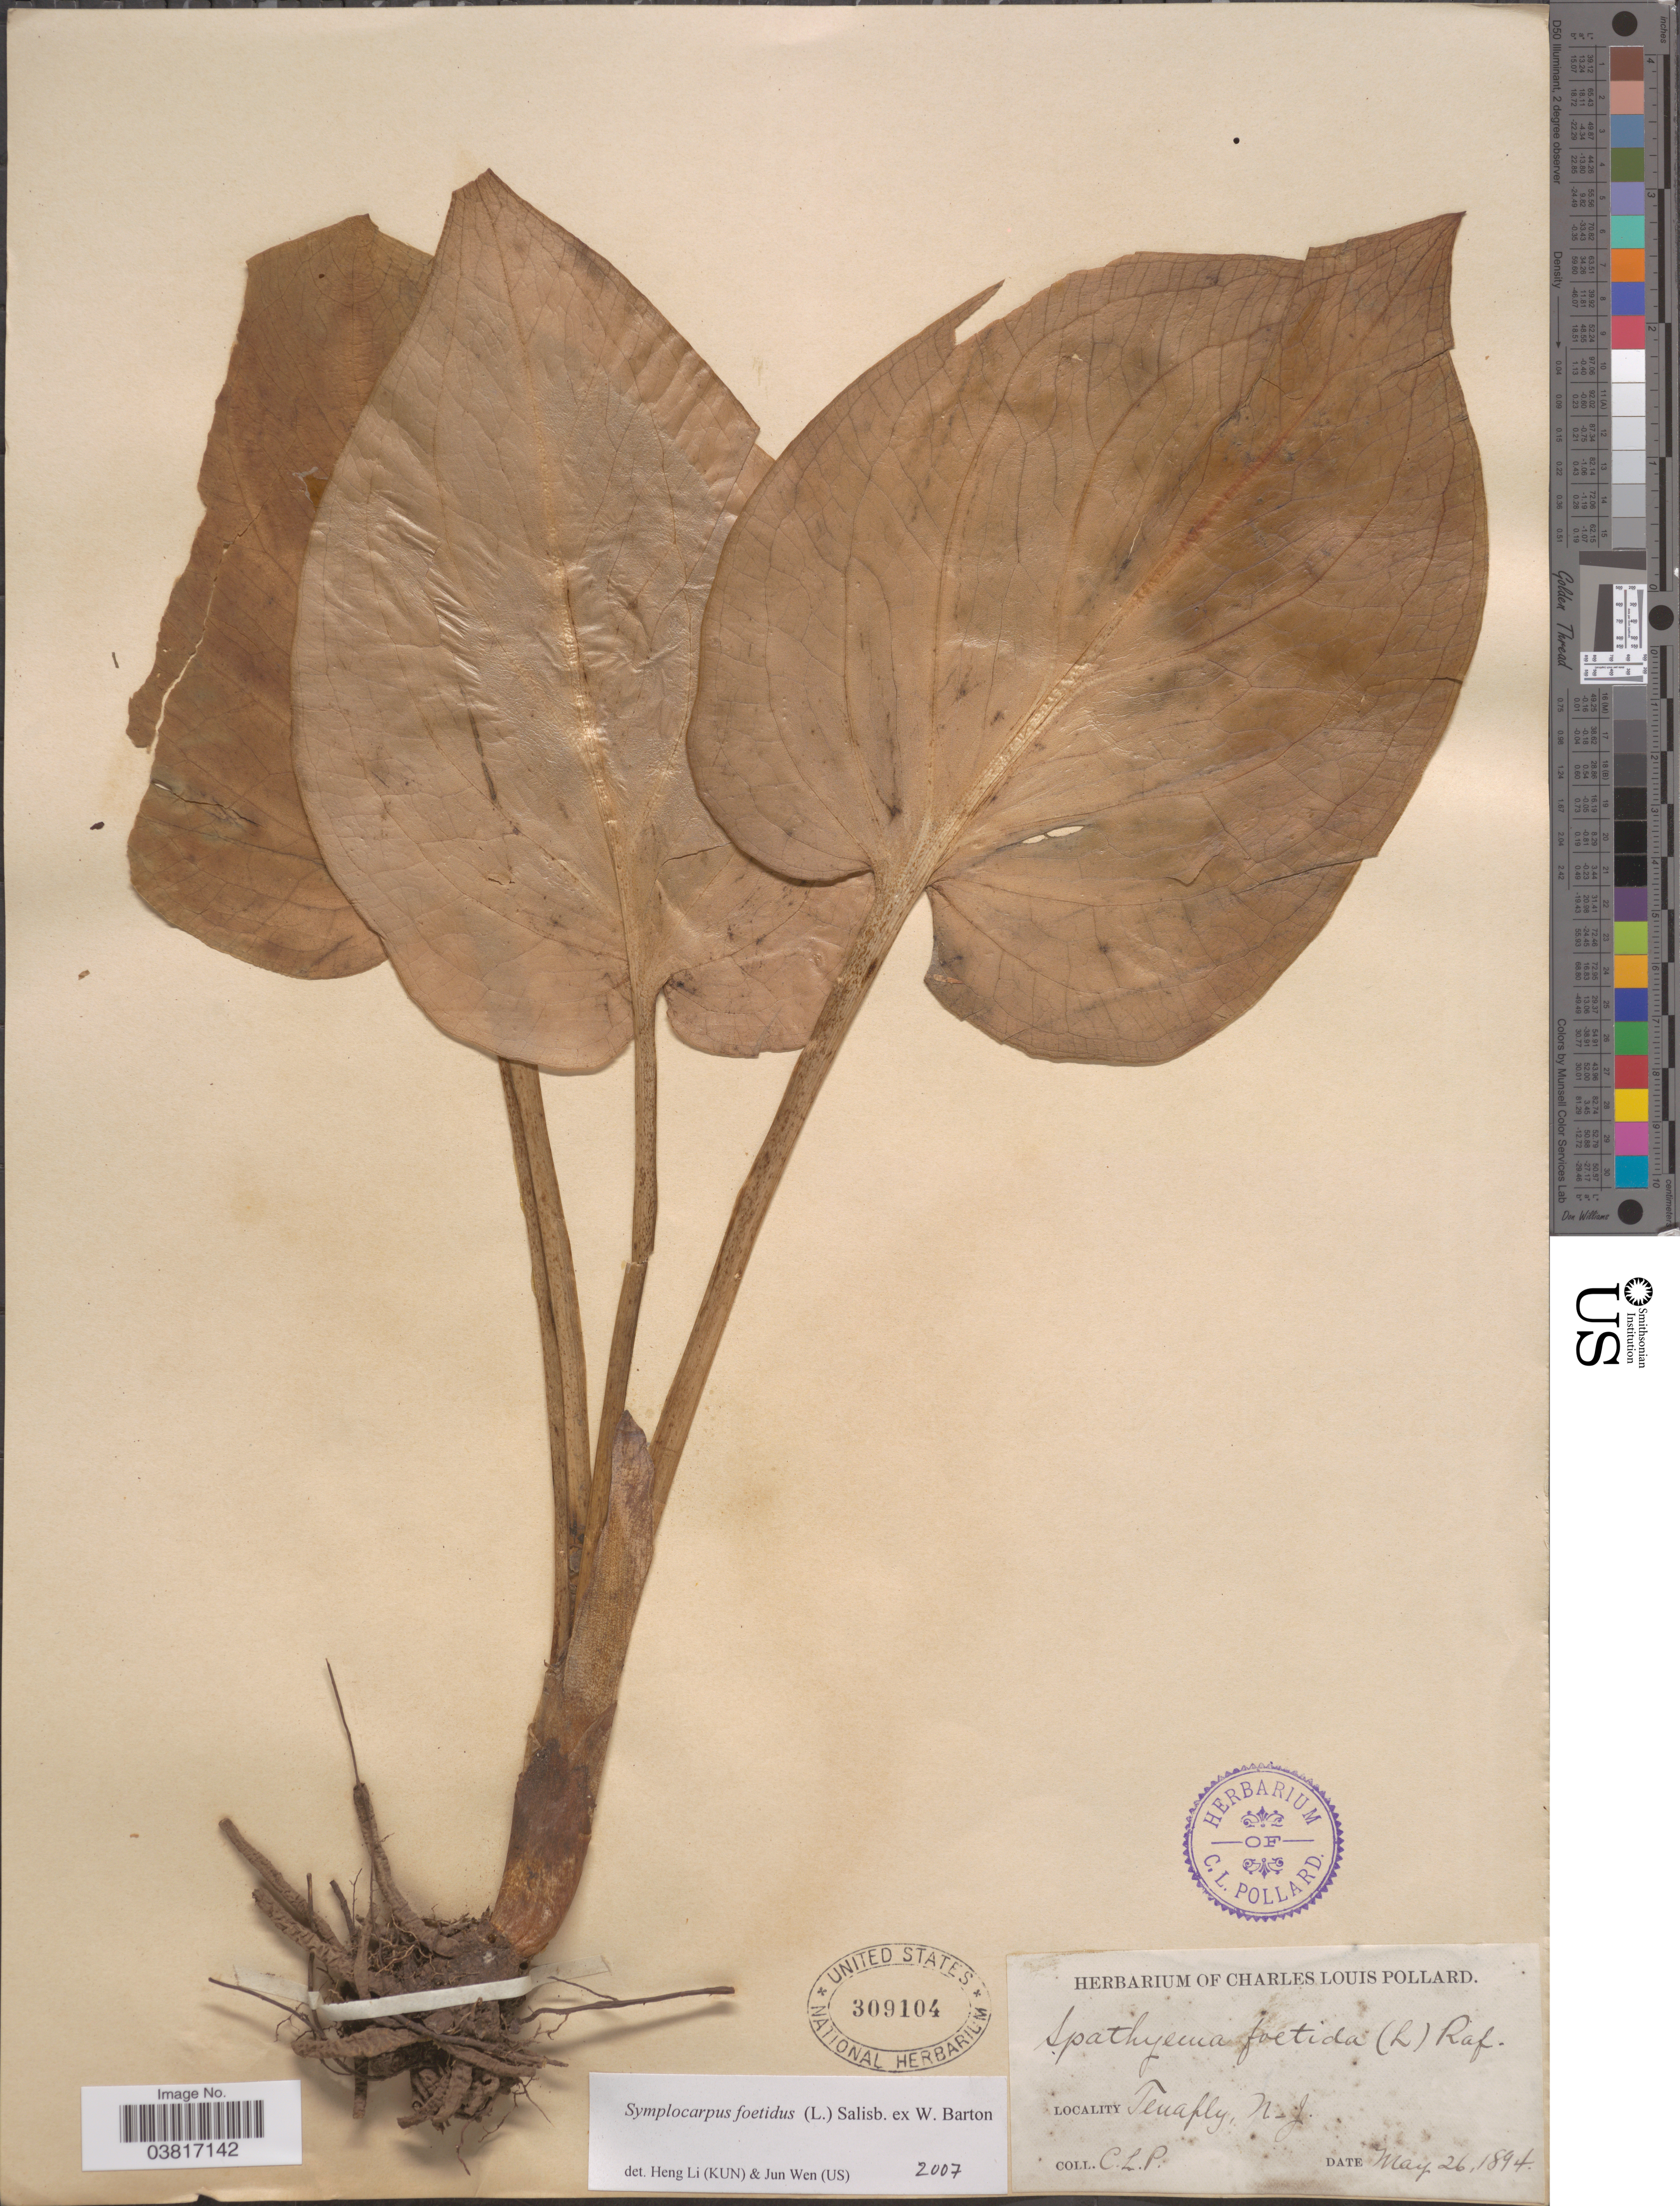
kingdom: Plantae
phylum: Tracheophyta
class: Liliopsida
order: Alismatales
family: Araceae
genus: Symplocarpus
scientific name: Symplocarpus foetidus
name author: (L.) W. Salisb. ex W.P.C. Barton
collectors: C. L. Pollard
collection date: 1894-05-26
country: United States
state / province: New Jersey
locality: Tenafly.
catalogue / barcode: US 309104